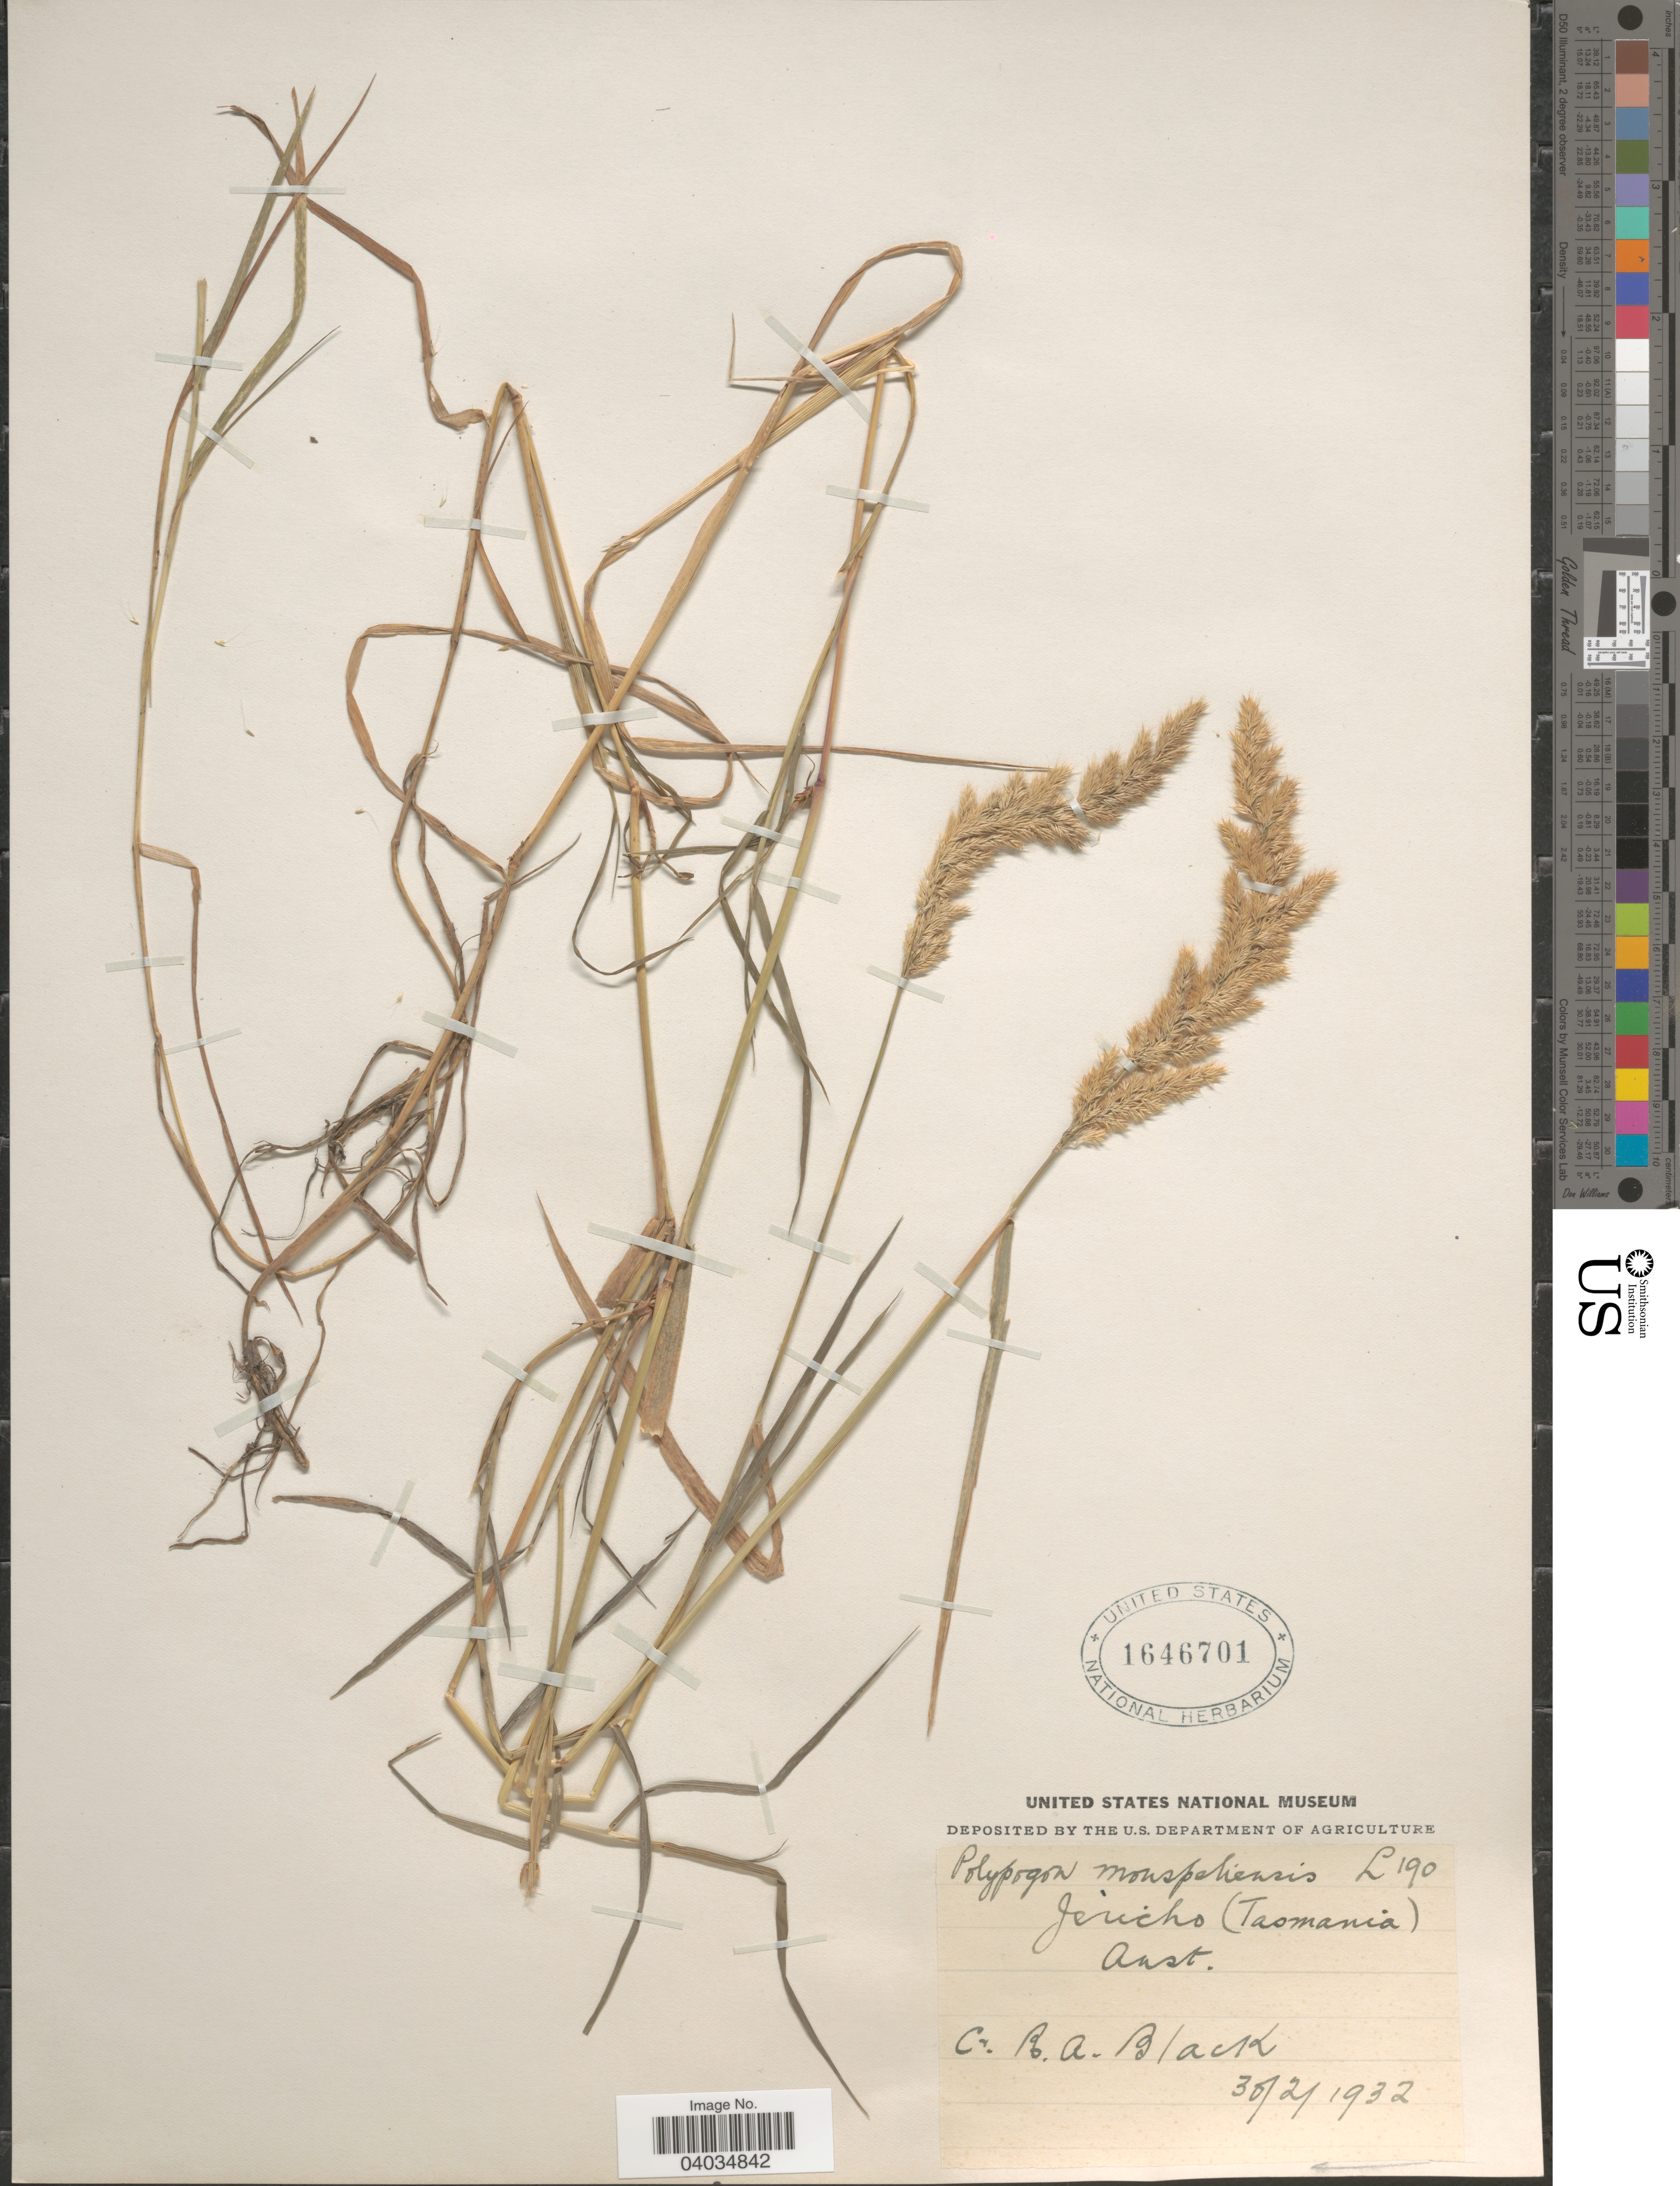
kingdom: Plantae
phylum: Tracheophyta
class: Liliopsida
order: Poales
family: Poaceae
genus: Polypogon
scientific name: Polypogon monspeliensis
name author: (L.) Desf.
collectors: R. A. Black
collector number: L190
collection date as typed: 30/2/1932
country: Australia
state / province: Tasmania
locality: Jericho.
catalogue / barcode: US 1646701